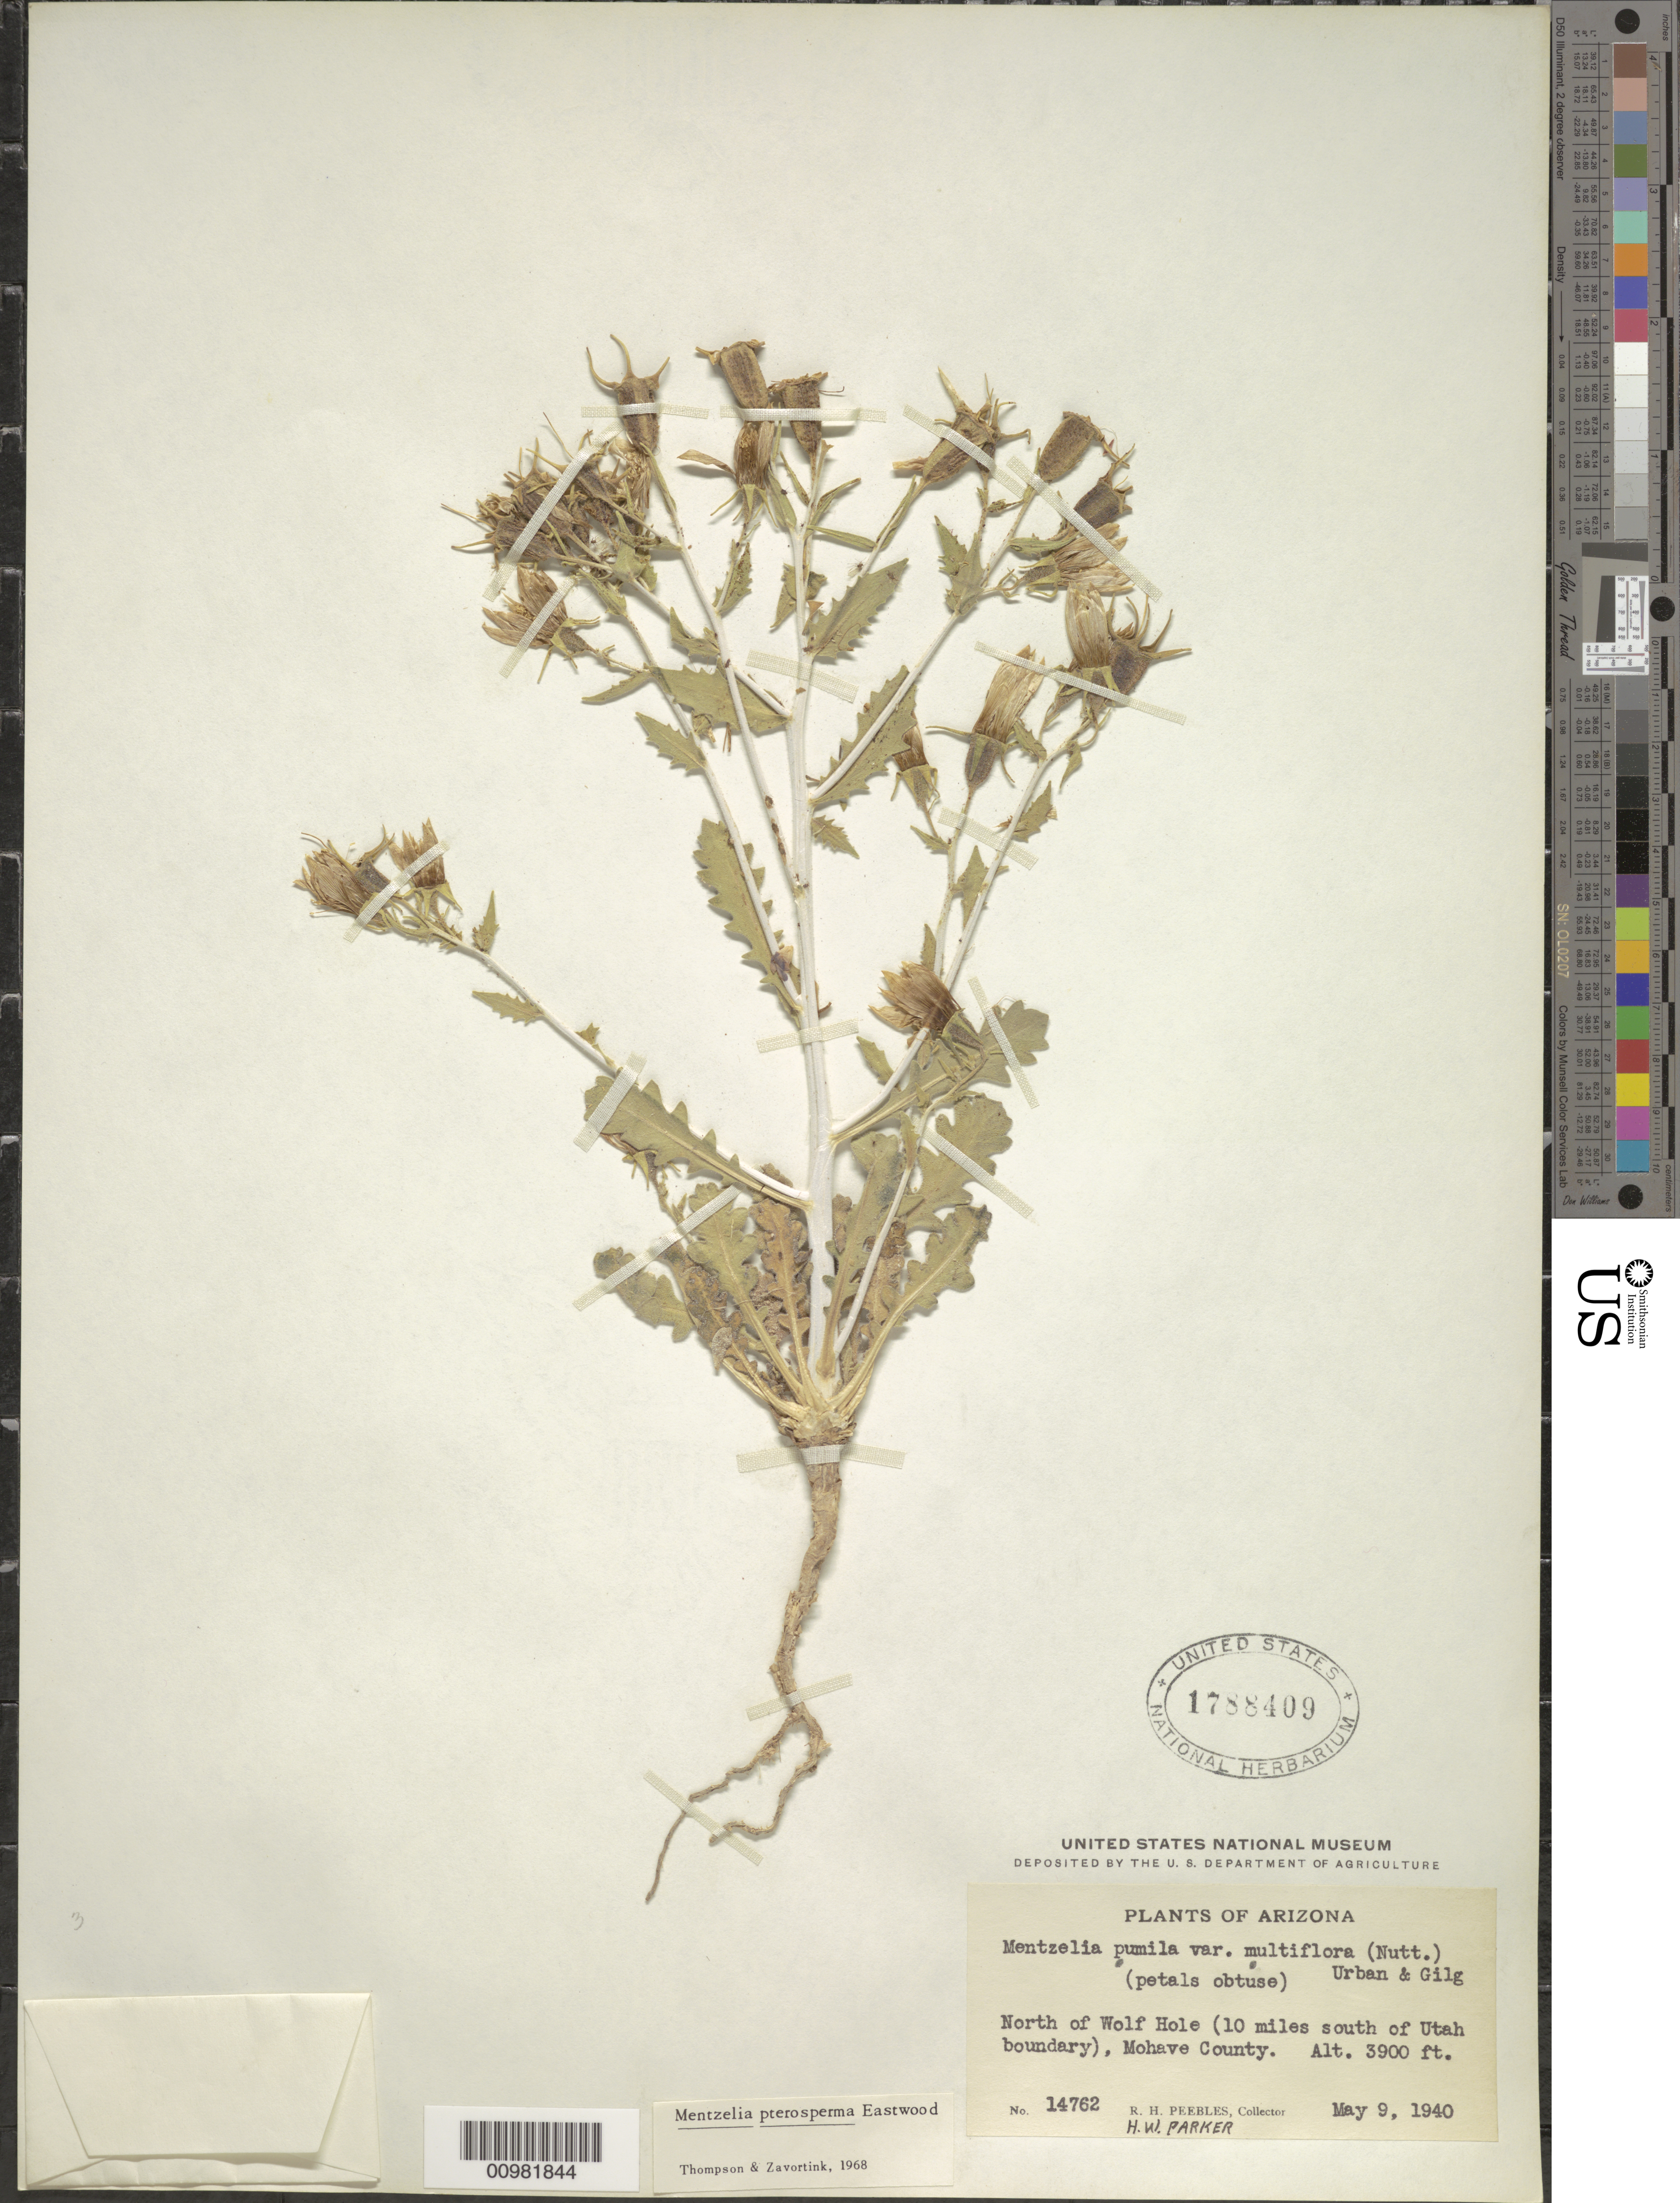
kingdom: Plantae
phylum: Tracheophyta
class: Magnoliopsida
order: Cornales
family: Loasaceae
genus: Mentzelia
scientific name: Mentzelia pterosperma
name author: Eastw.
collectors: R. H. Peebles & H. W. Parker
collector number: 14762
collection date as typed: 09 May 1940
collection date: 1940-05-09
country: United States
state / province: Arizona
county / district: Mohave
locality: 10 mi. S of Utah Boundary, North of Wolf Hole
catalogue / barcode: US 1788409